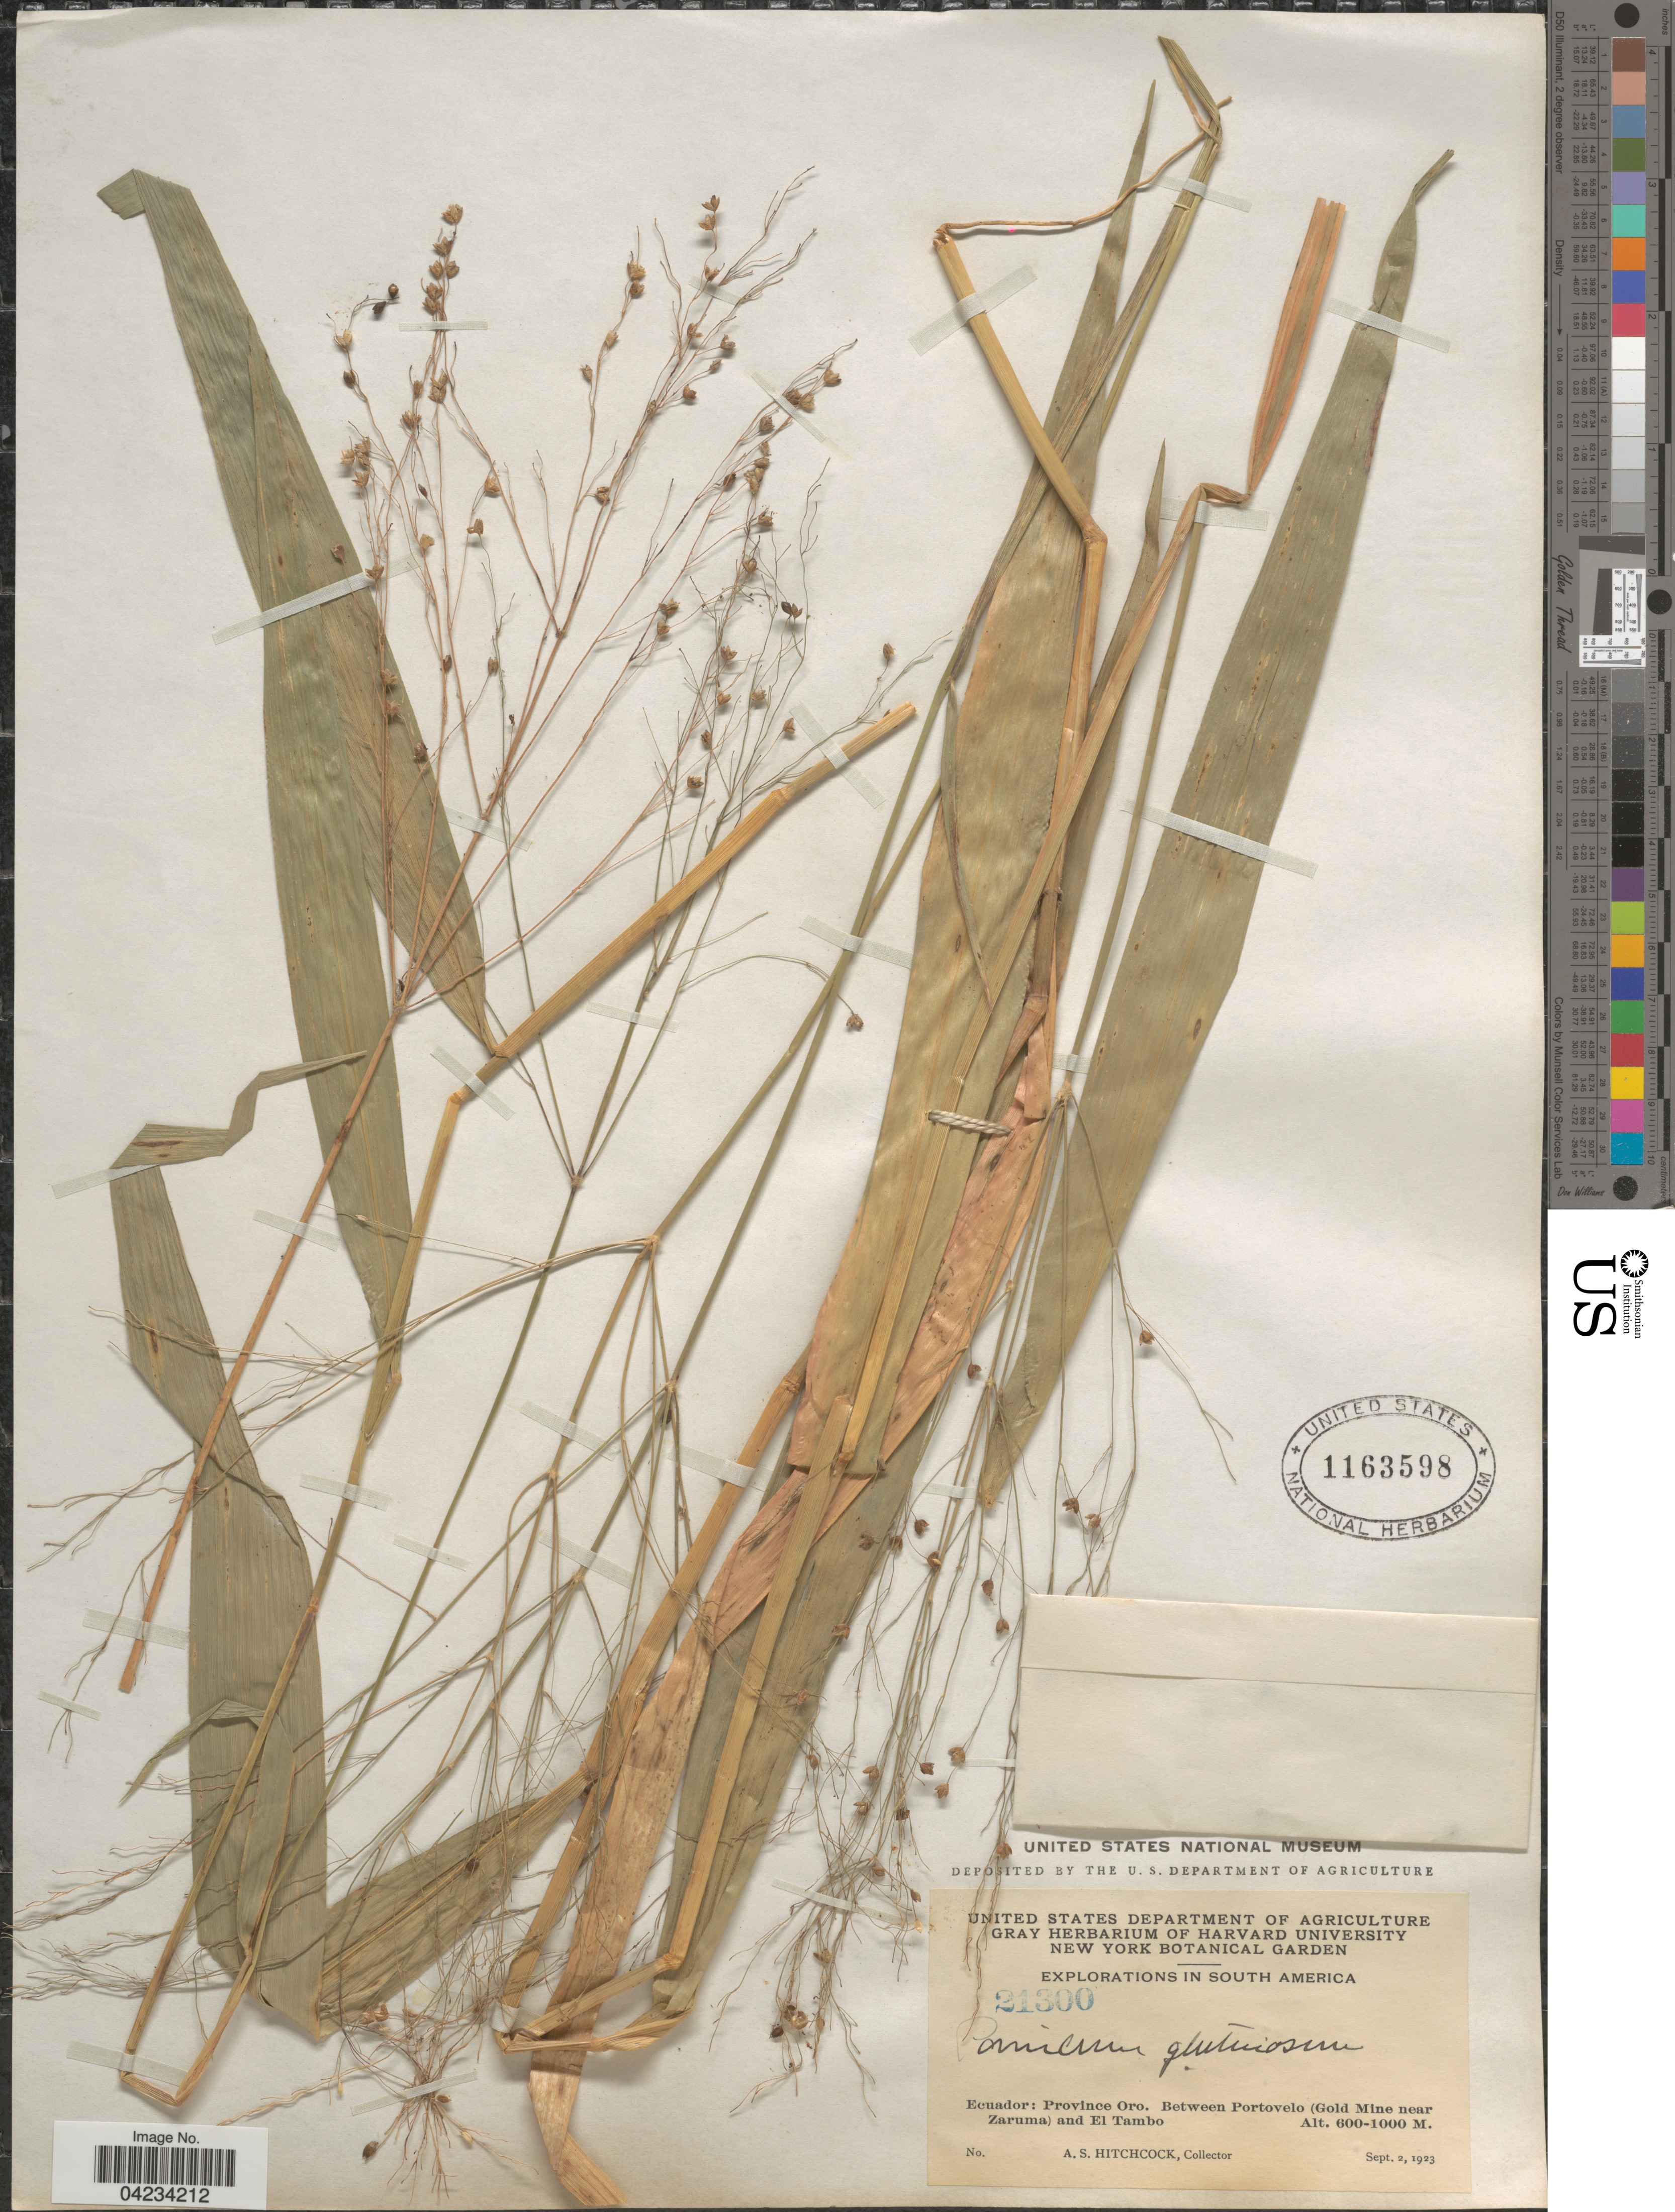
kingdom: Plantae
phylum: Tracheophyta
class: Liliopsida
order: Poales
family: Poaceae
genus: Homolepis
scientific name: Homolepis glutinosa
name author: (Sw.) Zuloaga & Soderstr.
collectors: A. S. Hitchcock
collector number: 21300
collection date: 1923-09-02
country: Ecuador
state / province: El Oro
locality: Explorations in South America. Between Portovelo (Gold Mine near Zaruma) and El Tambo.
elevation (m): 600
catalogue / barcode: US 1163598